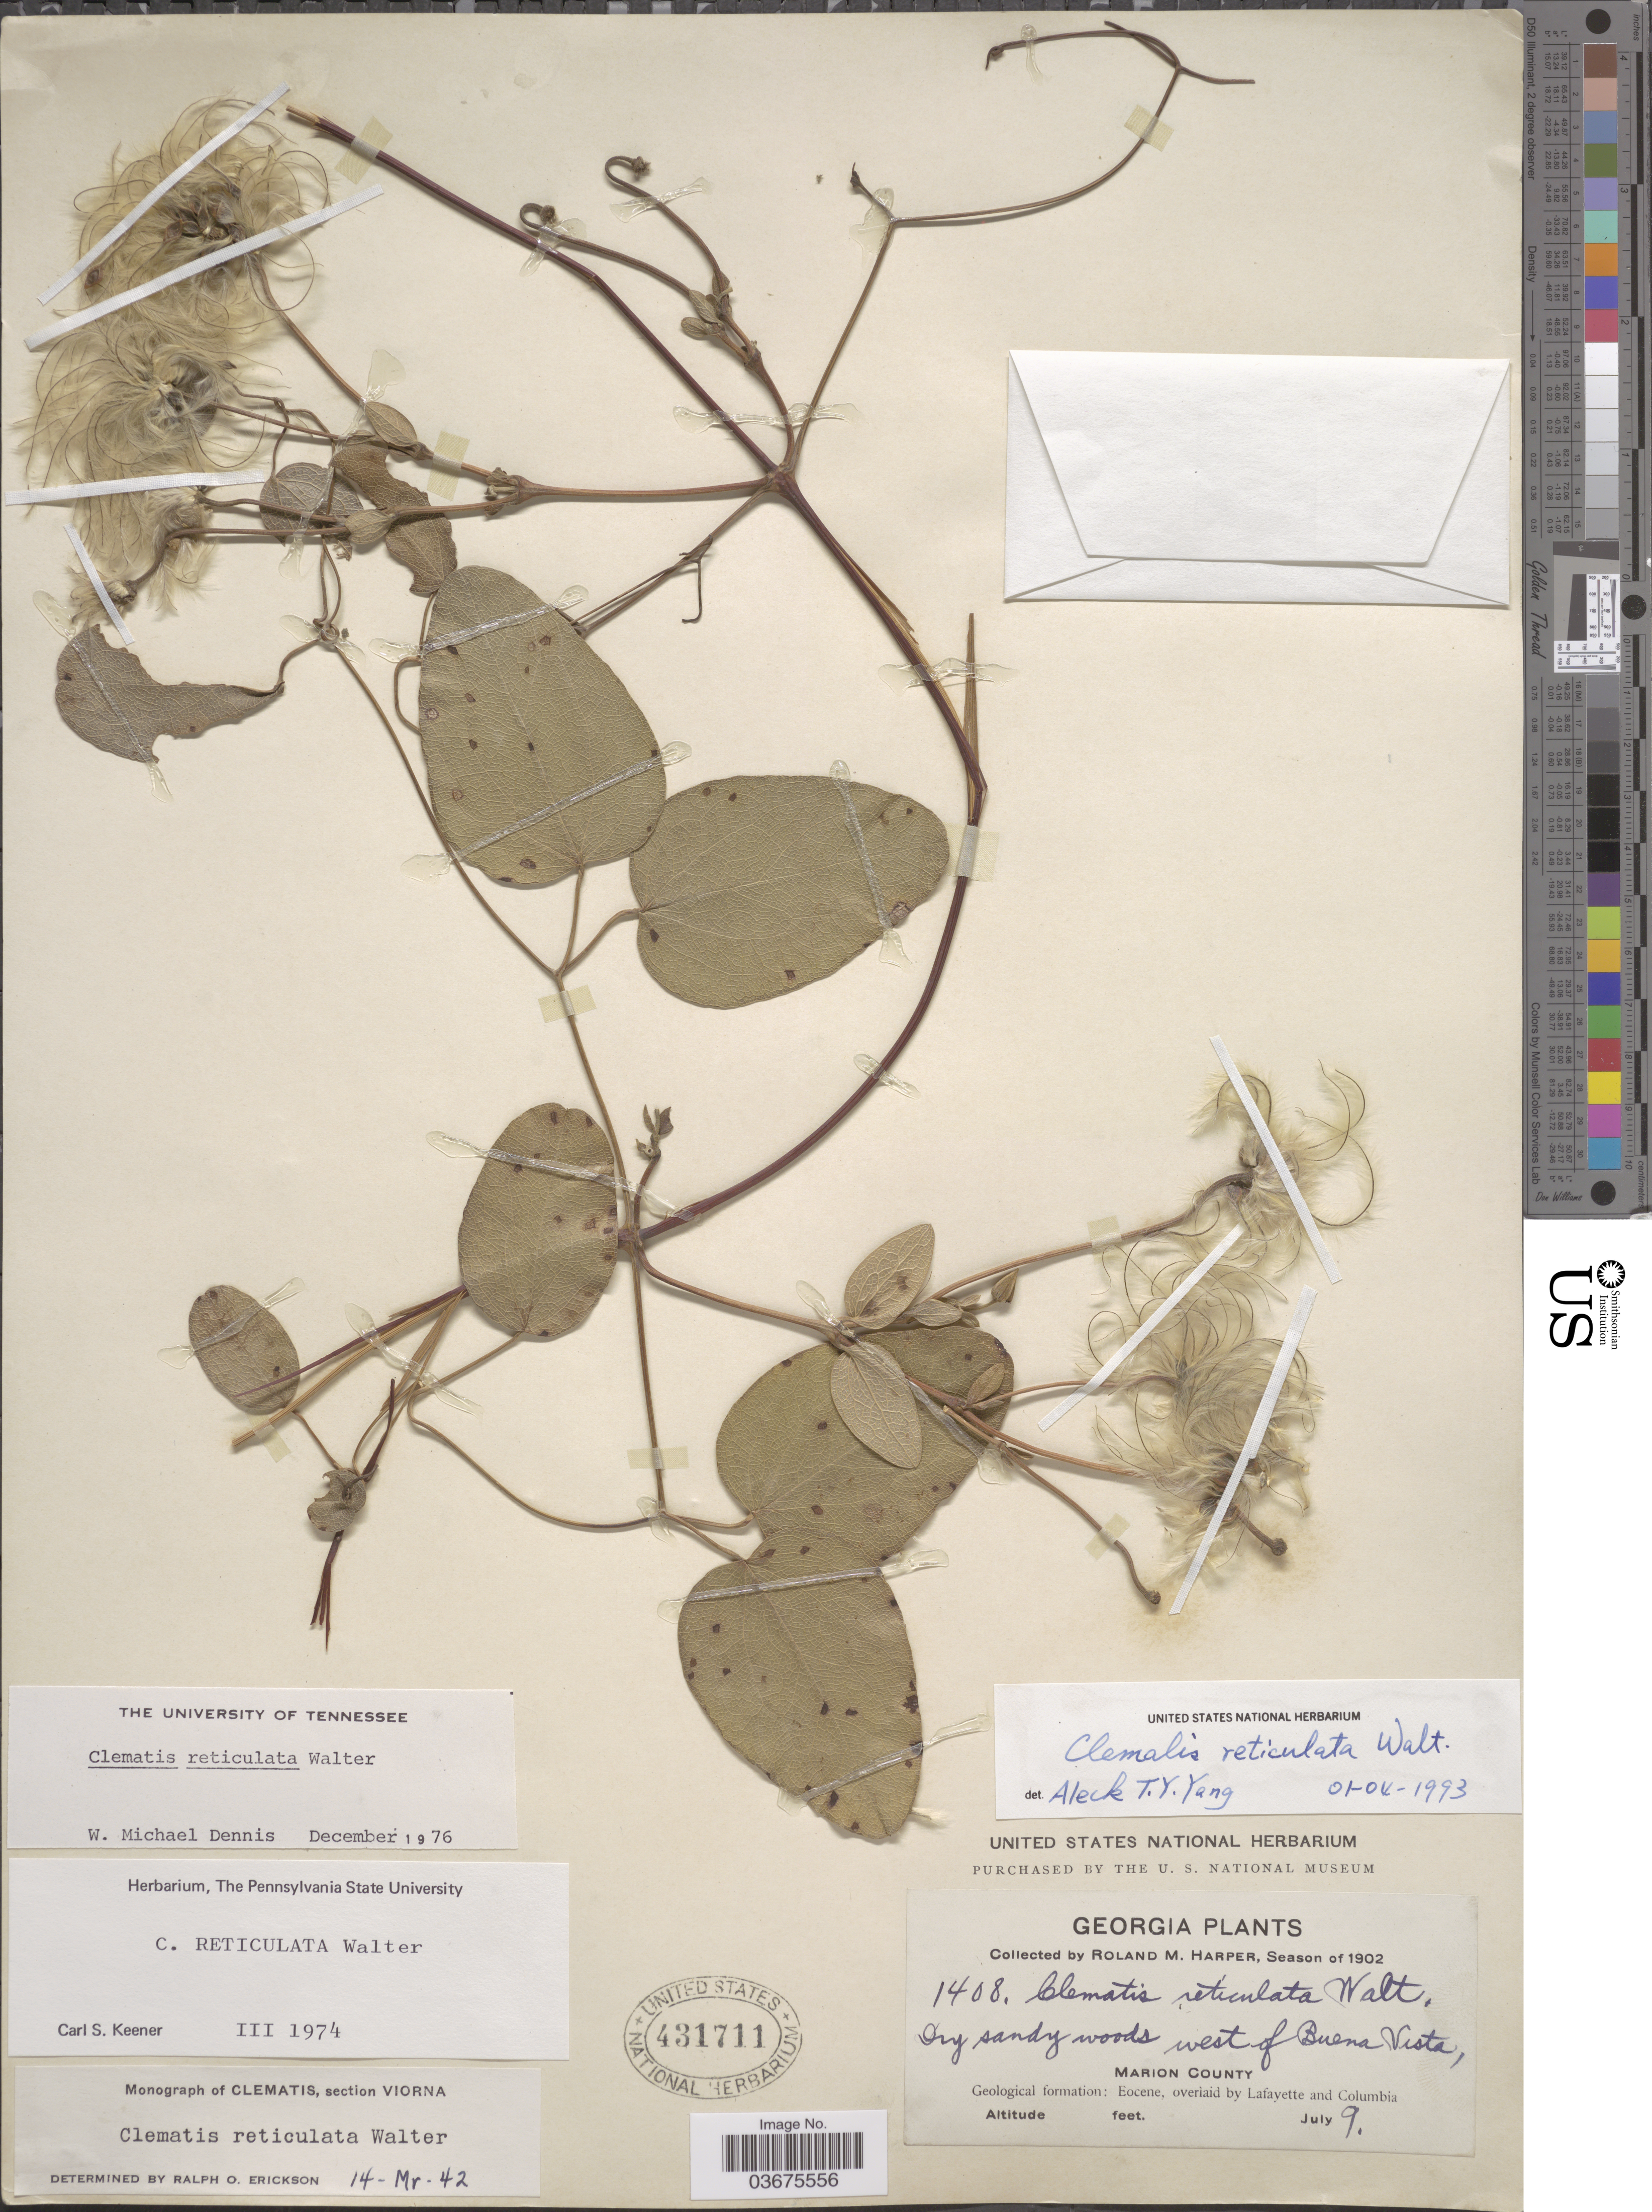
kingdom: Plantae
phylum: Tracheophyta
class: Magnoliopsida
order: Ranunculales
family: Ranunculaceae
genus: Clematis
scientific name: Clematis reticulata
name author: Walter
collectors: R. M. Harper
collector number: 1408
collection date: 1902-07-09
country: United States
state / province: Georgia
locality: Dry sandy woods west of Buena Vista. Marion County.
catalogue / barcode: US 431711